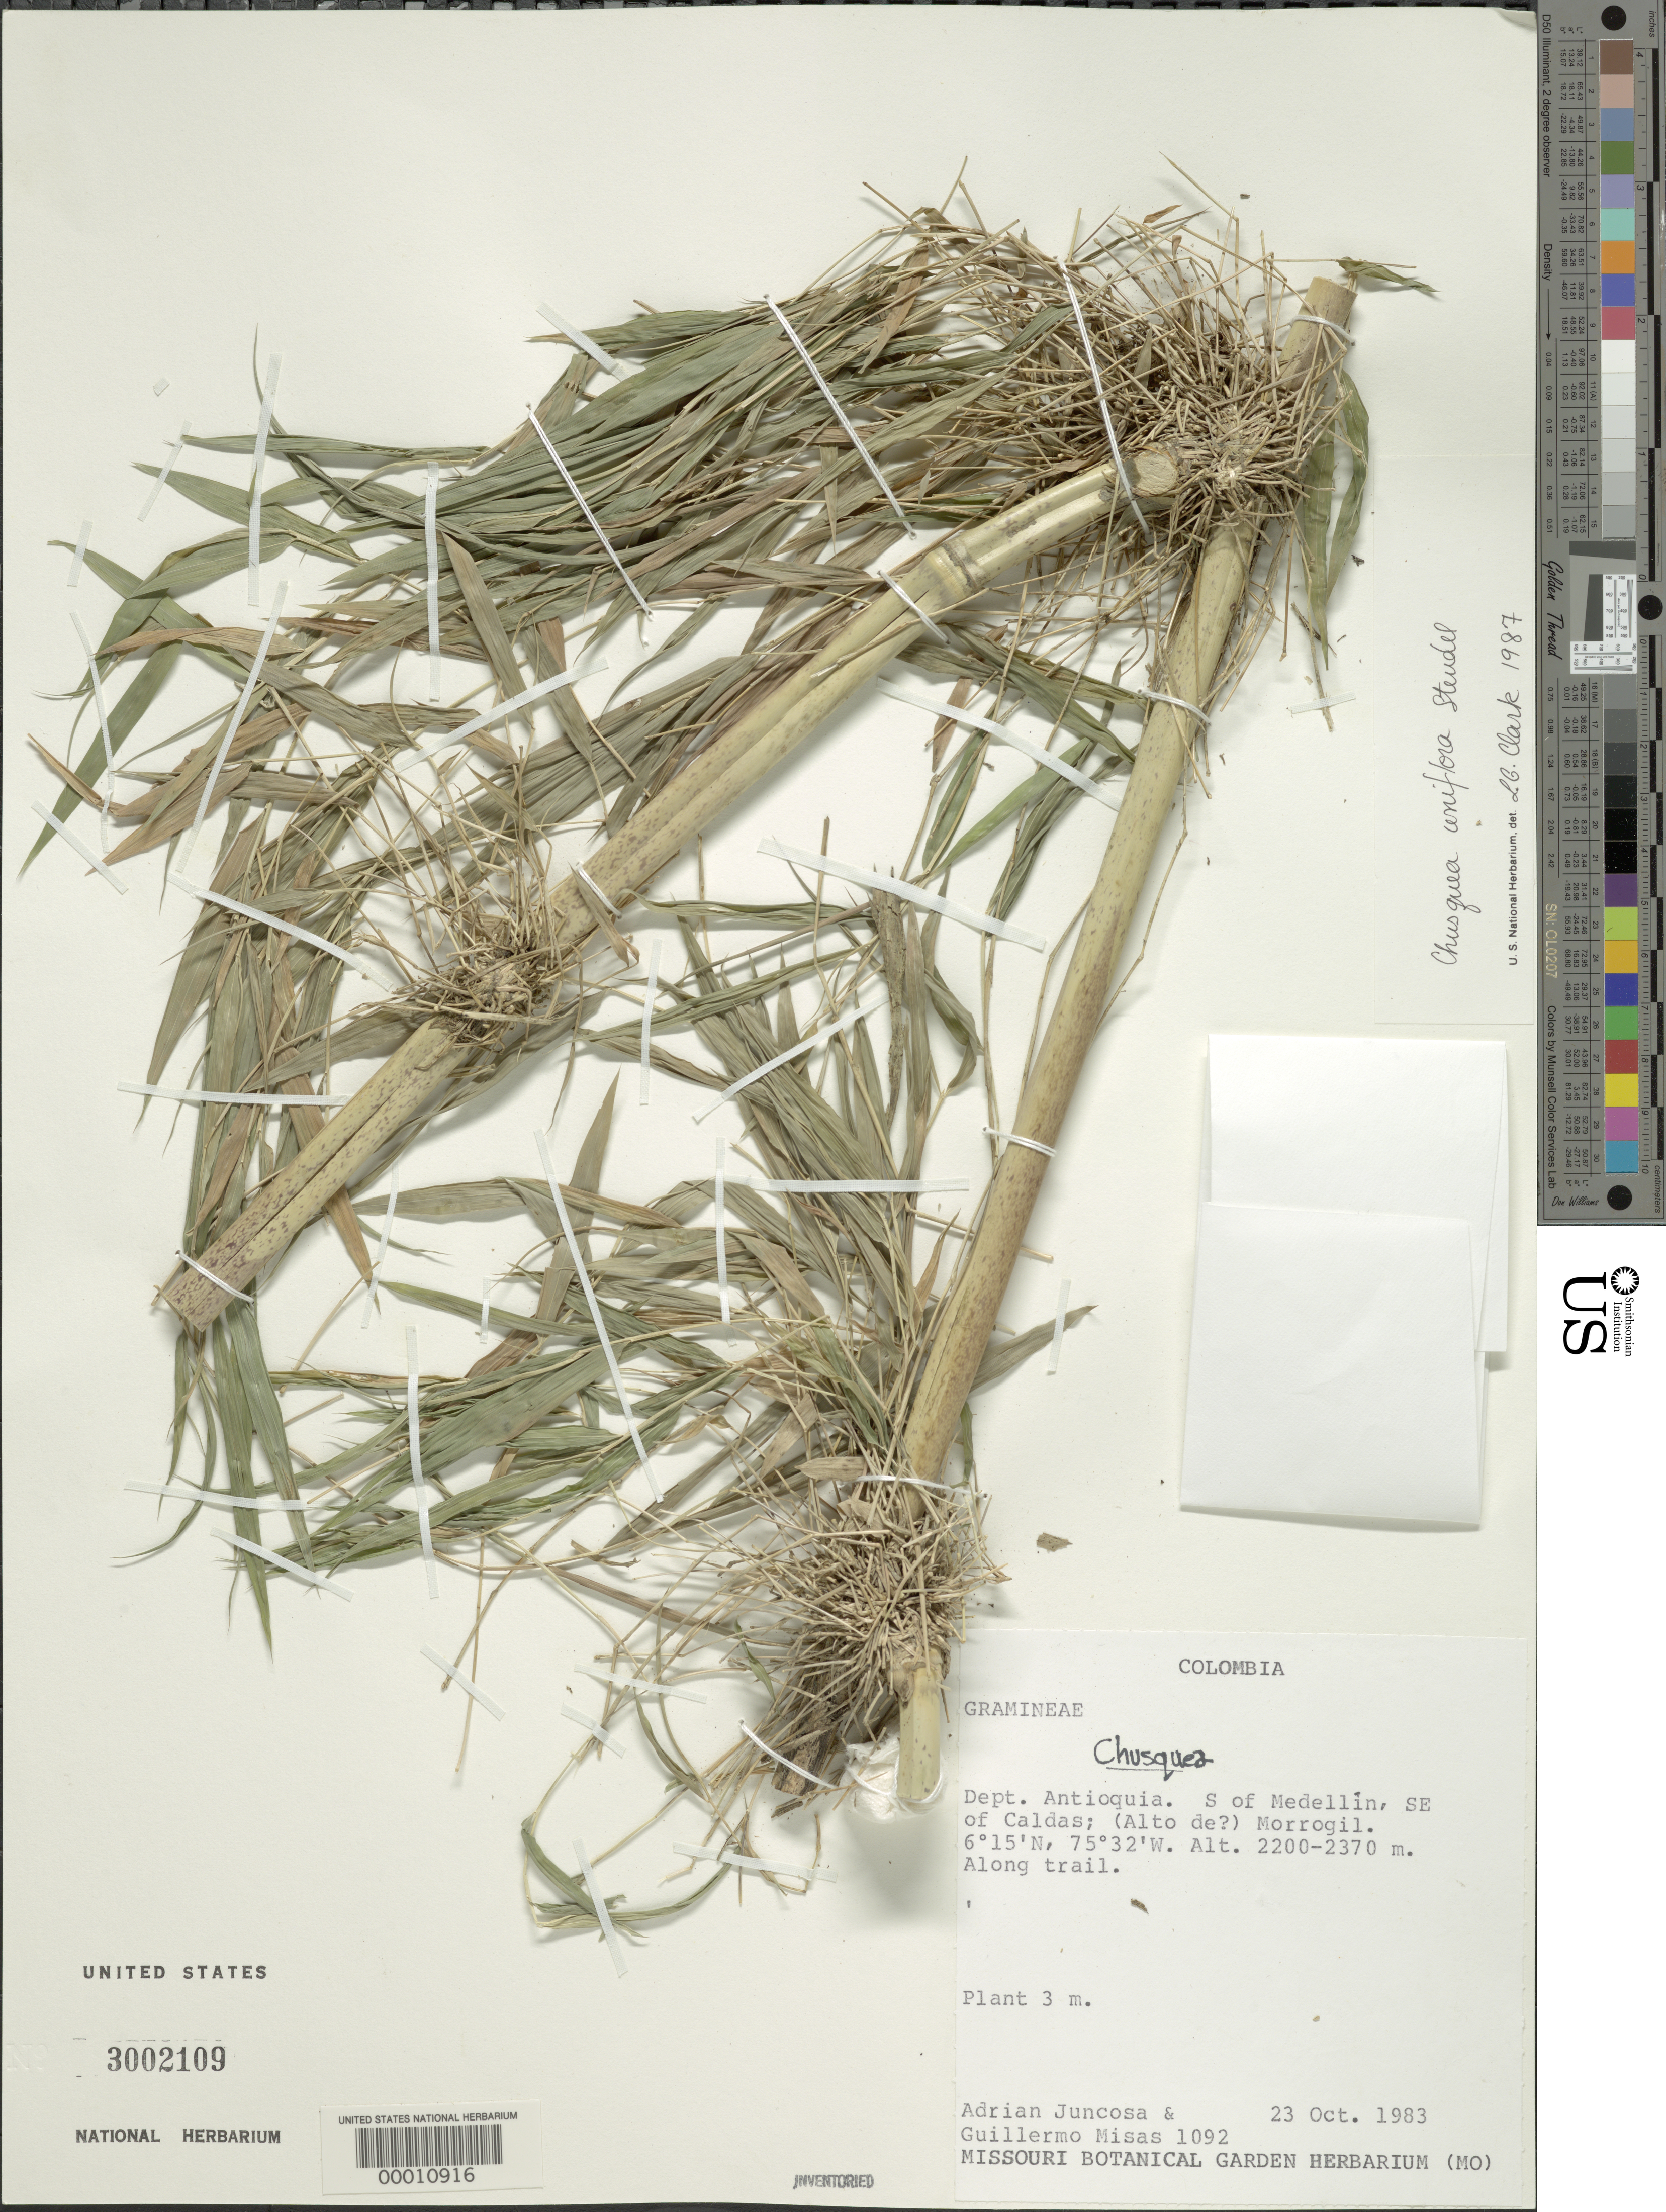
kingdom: Plantae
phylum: Tracheophyta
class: Liliopsida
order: Poales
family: Poaceae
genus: Chusquea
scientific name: Chusquea uniflora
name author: Steud.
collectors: A. Juncosa & G. Misas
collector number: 1092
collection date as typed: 23 Oct 1983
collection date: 1983-10-23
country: Colombia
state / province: Antioquia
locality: Medellin, Caldas, Morrogil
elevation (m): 2200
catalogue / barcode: US 3002109